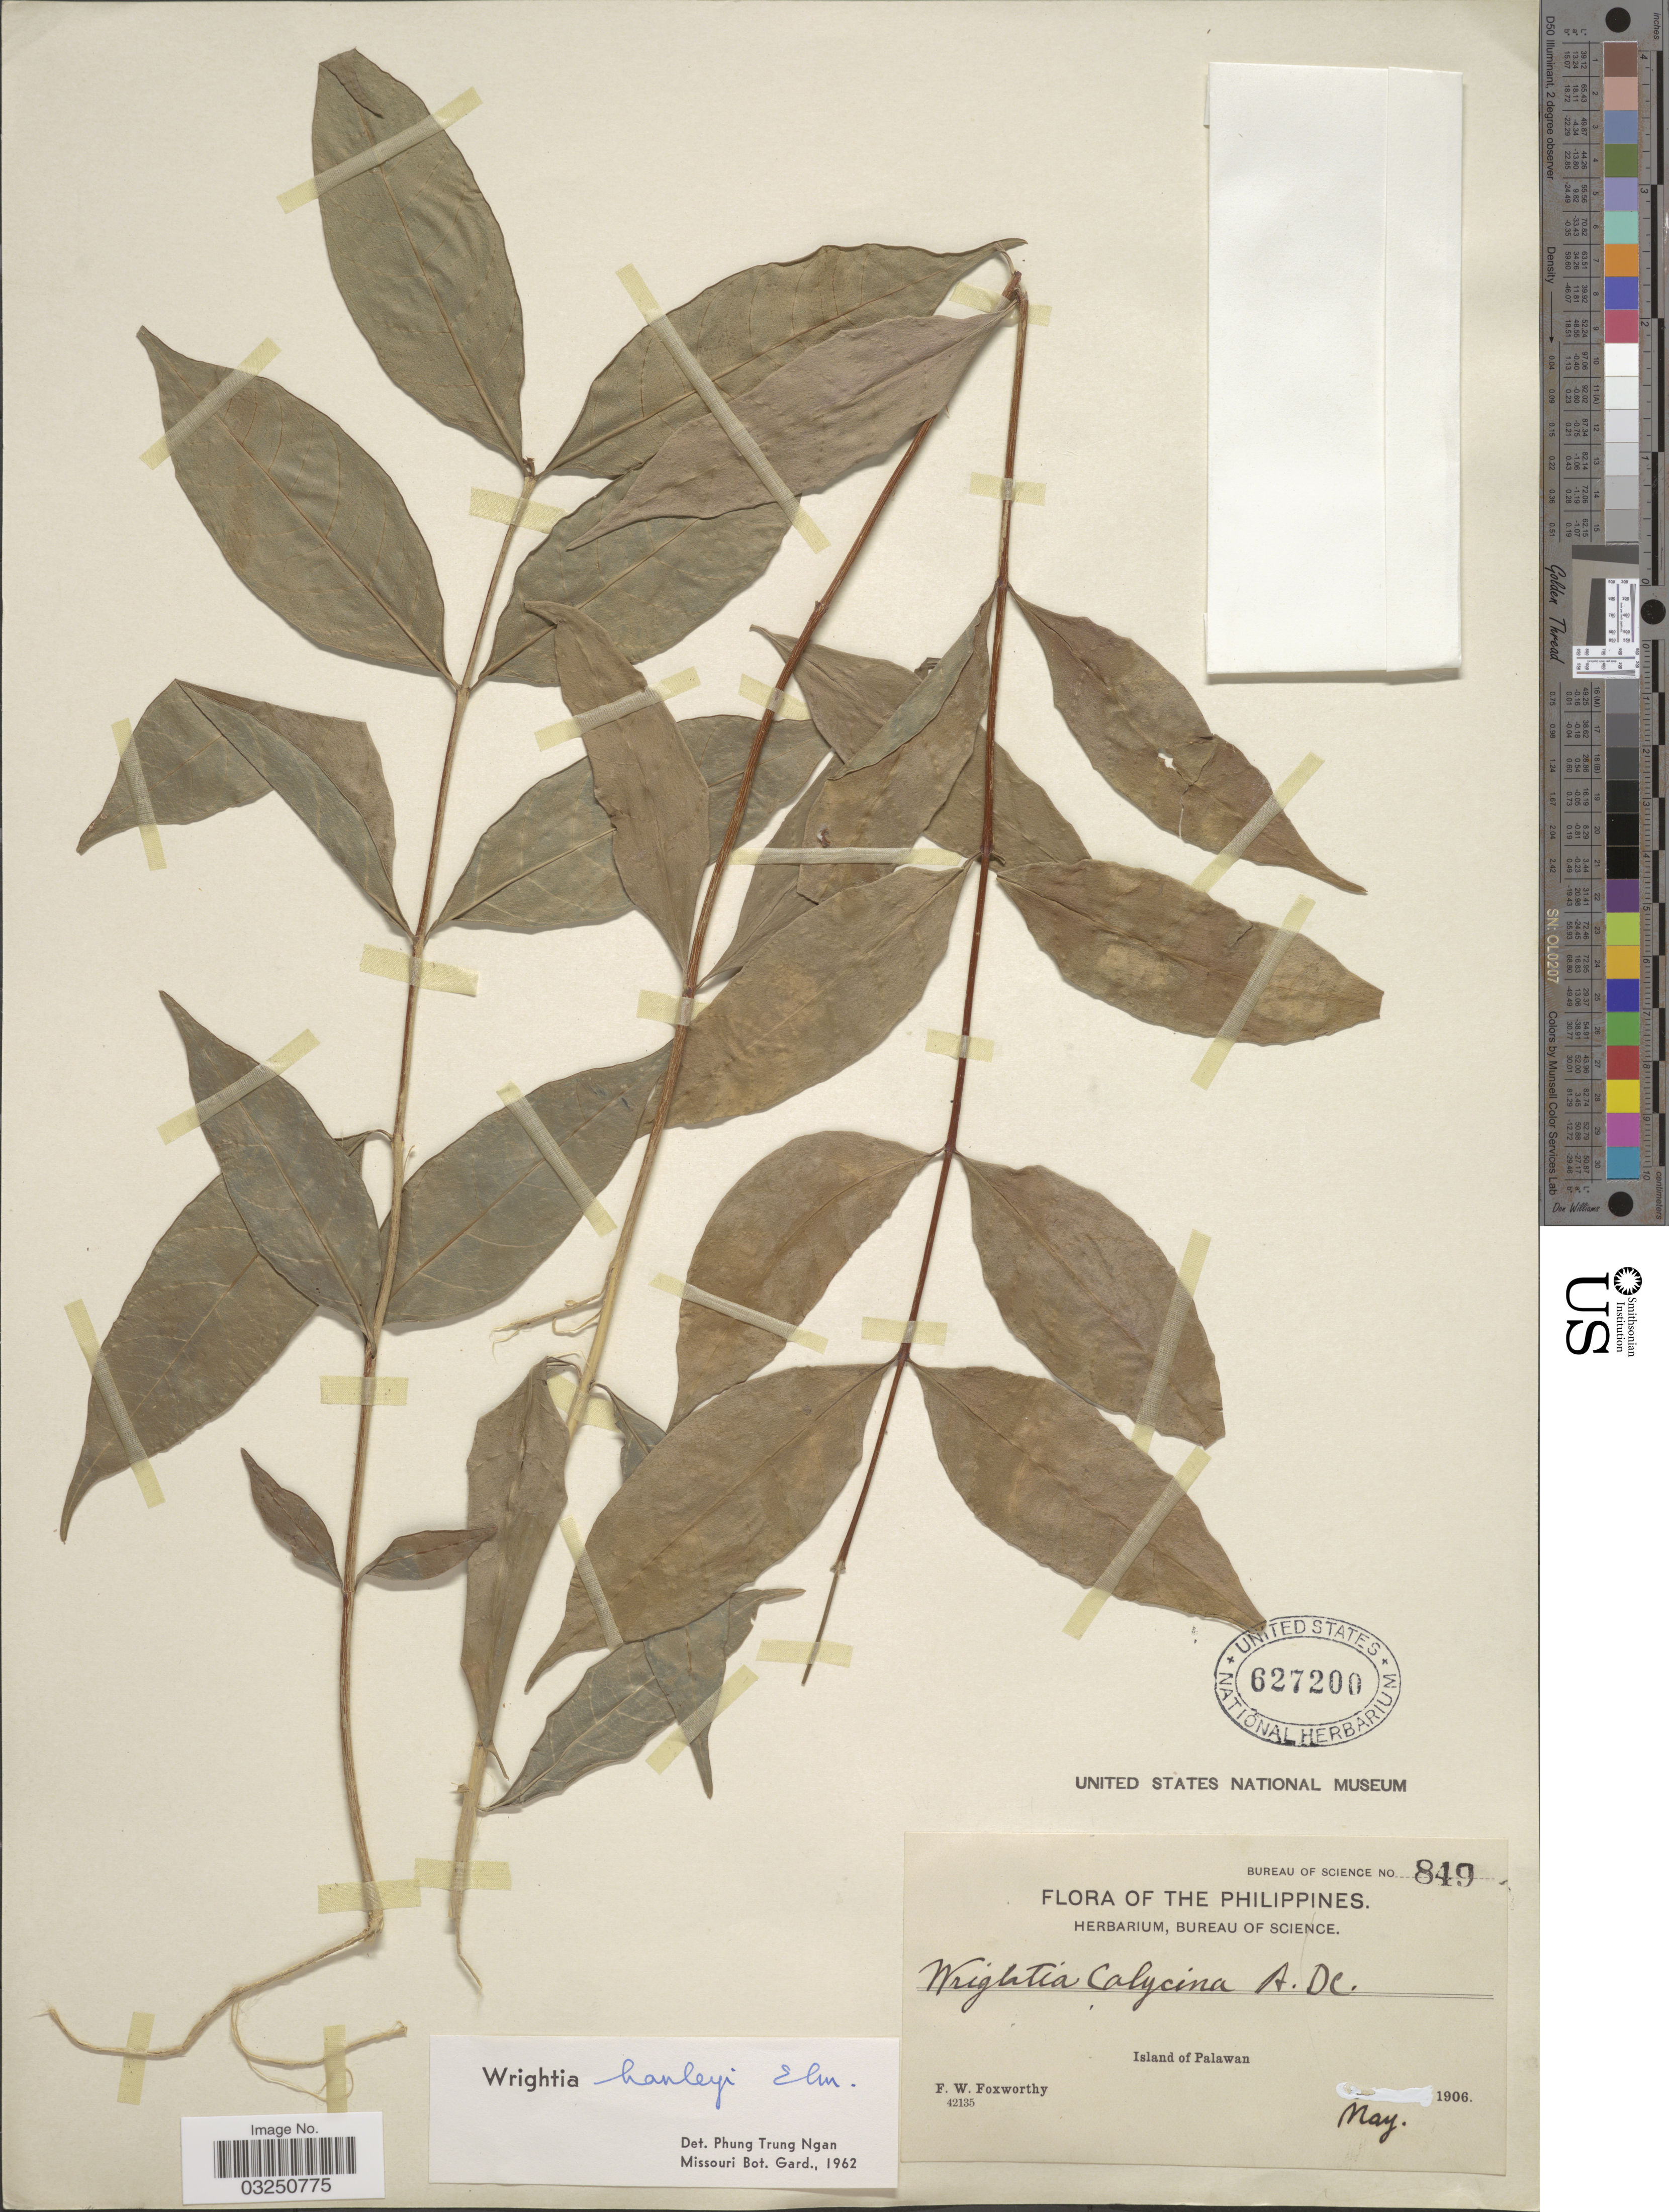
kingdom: Plantae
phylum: Tracheophyta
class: Magnoliopsida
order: Gentianales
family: Apocynaceae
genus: Wrightia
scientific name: Wrightia hanleyi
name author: Elmer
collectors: F. W. Foxworthy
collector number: Bureau of Science 849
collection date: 1906-05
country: Philippines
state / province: Mimaropa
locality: Island of Palawan.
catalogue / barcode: US 627200